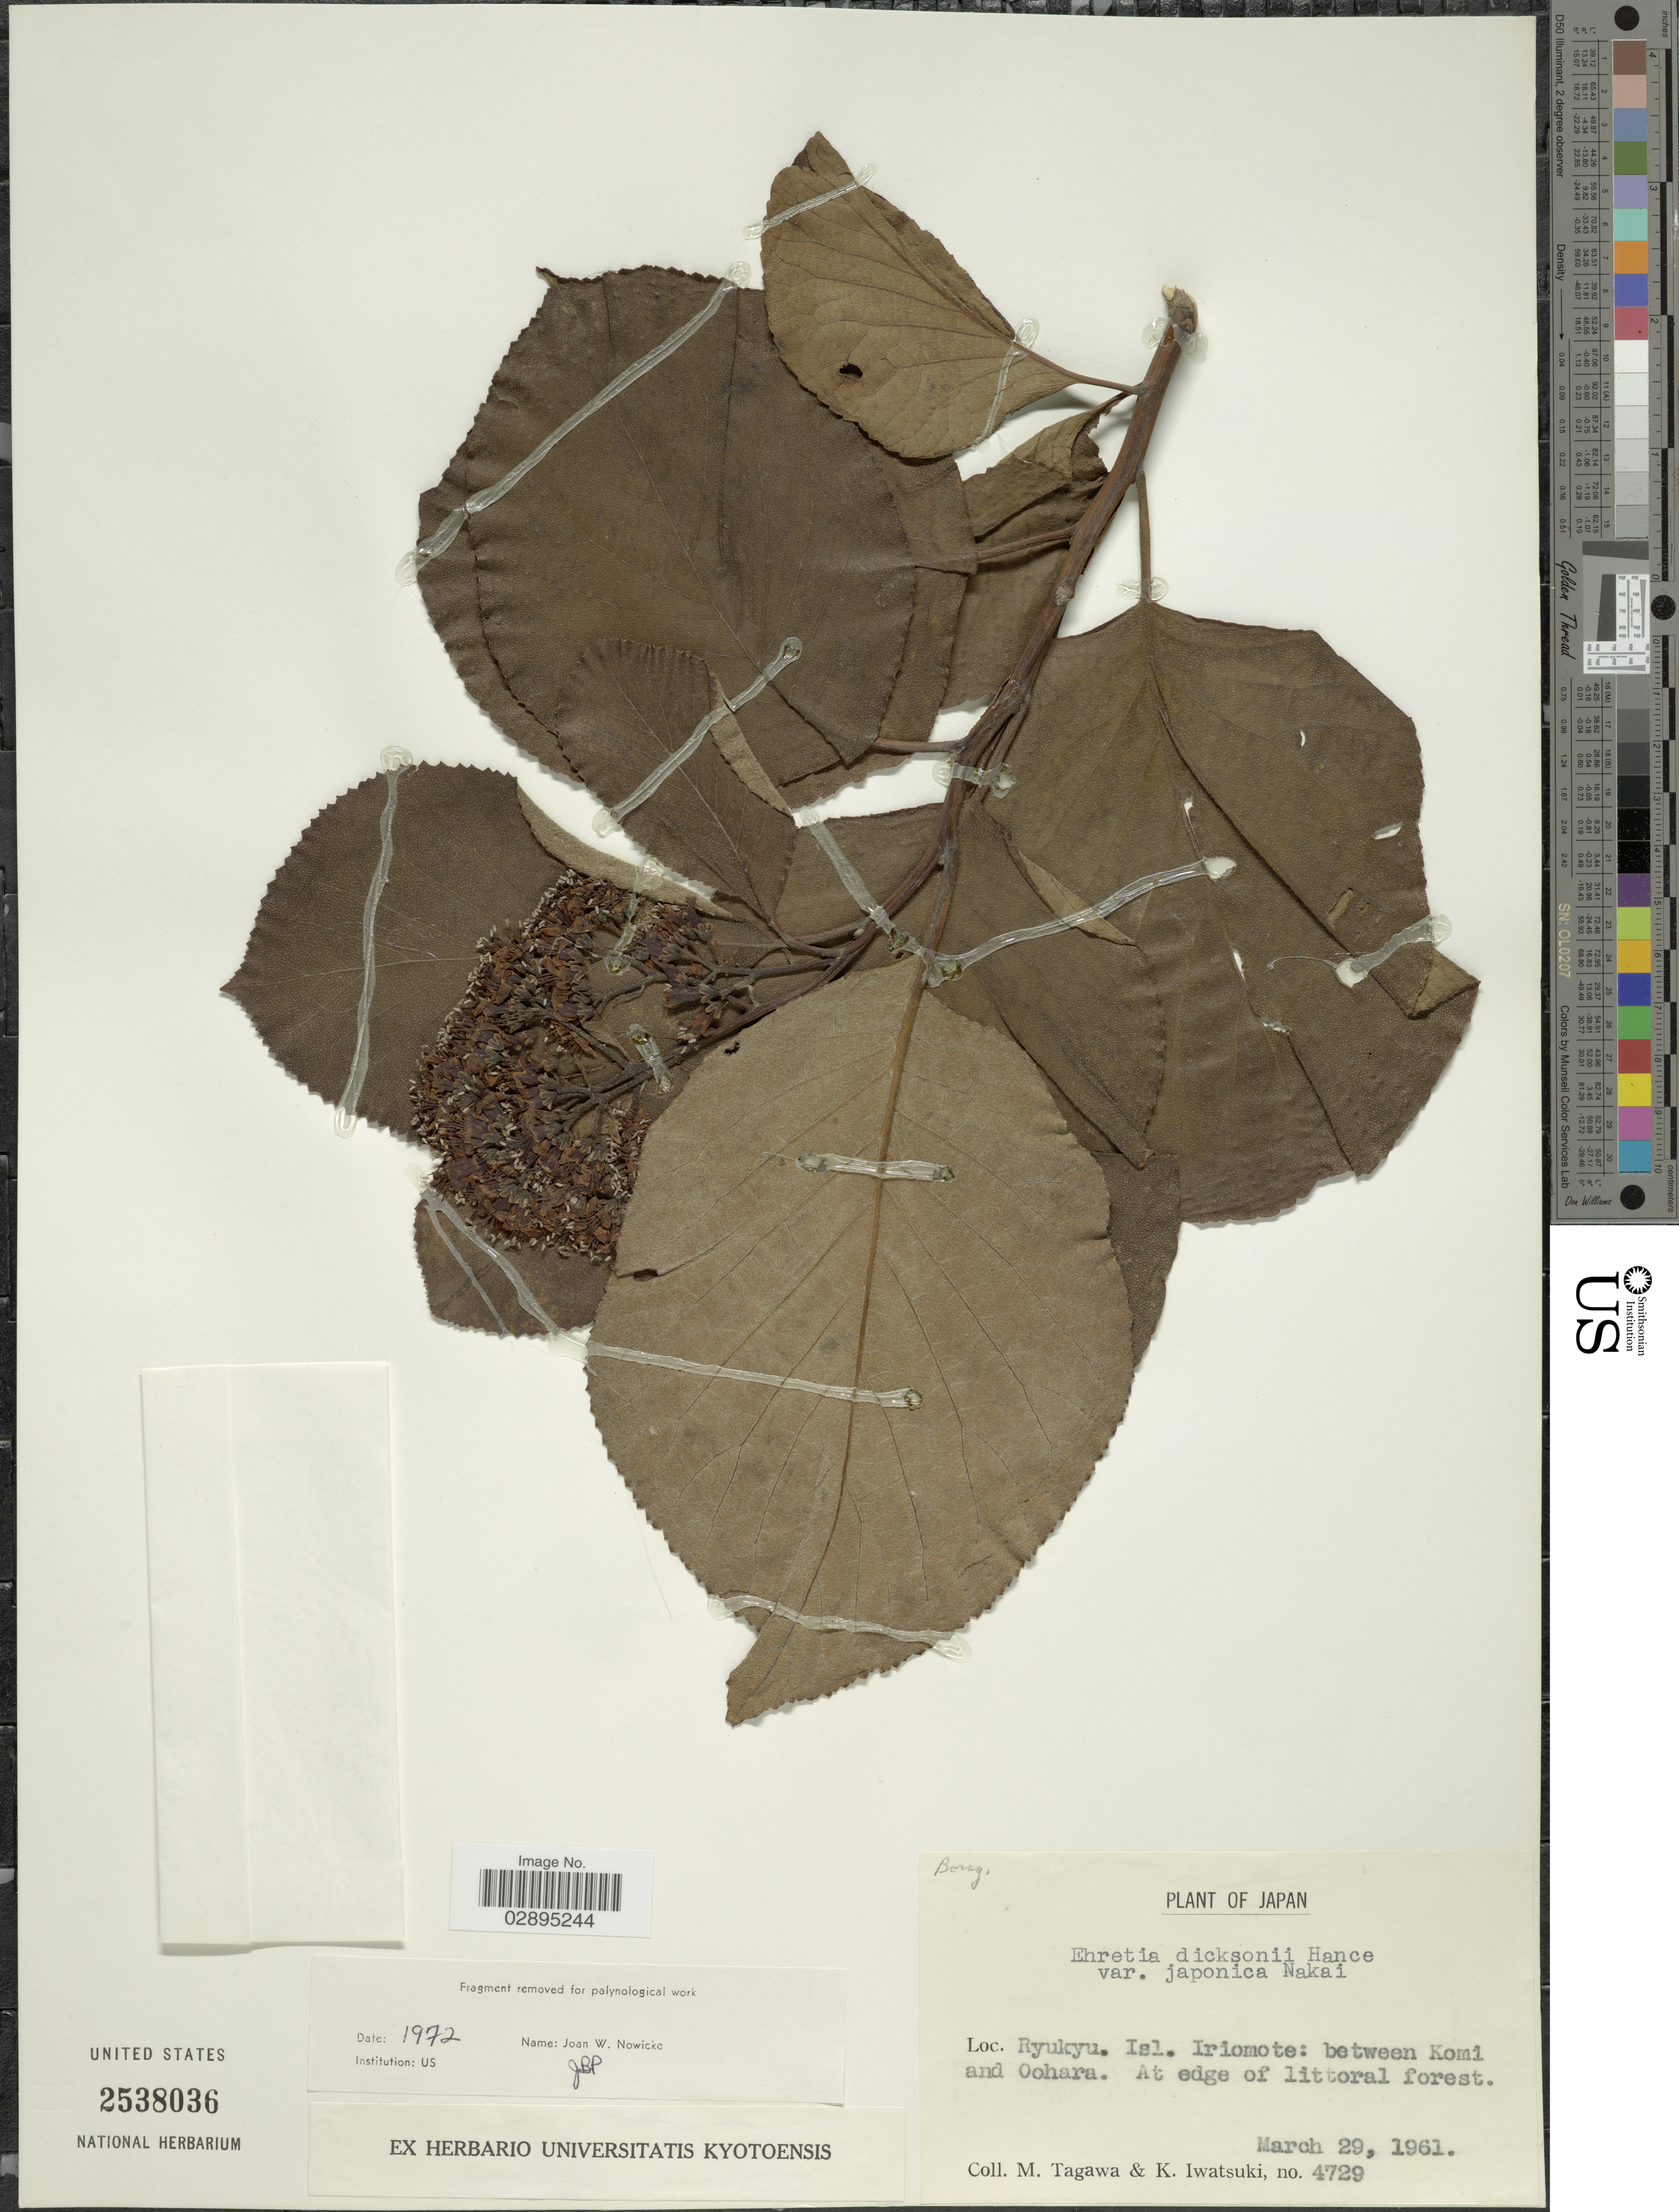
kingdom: Plantae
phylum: Tracheophyta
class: Magnoliopsida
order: Boraginales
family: Ehretiaceae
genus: Ehretia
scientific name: Ehretia dicksonii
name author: Hance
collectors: M. Tagawa & K. Iwatsuki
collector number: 4729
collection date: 1961-03-29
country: Japan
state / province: Okinawa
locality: Ryukyu. Isl. Iriomote: between Komi and Oohara.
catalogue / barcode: US 2538036